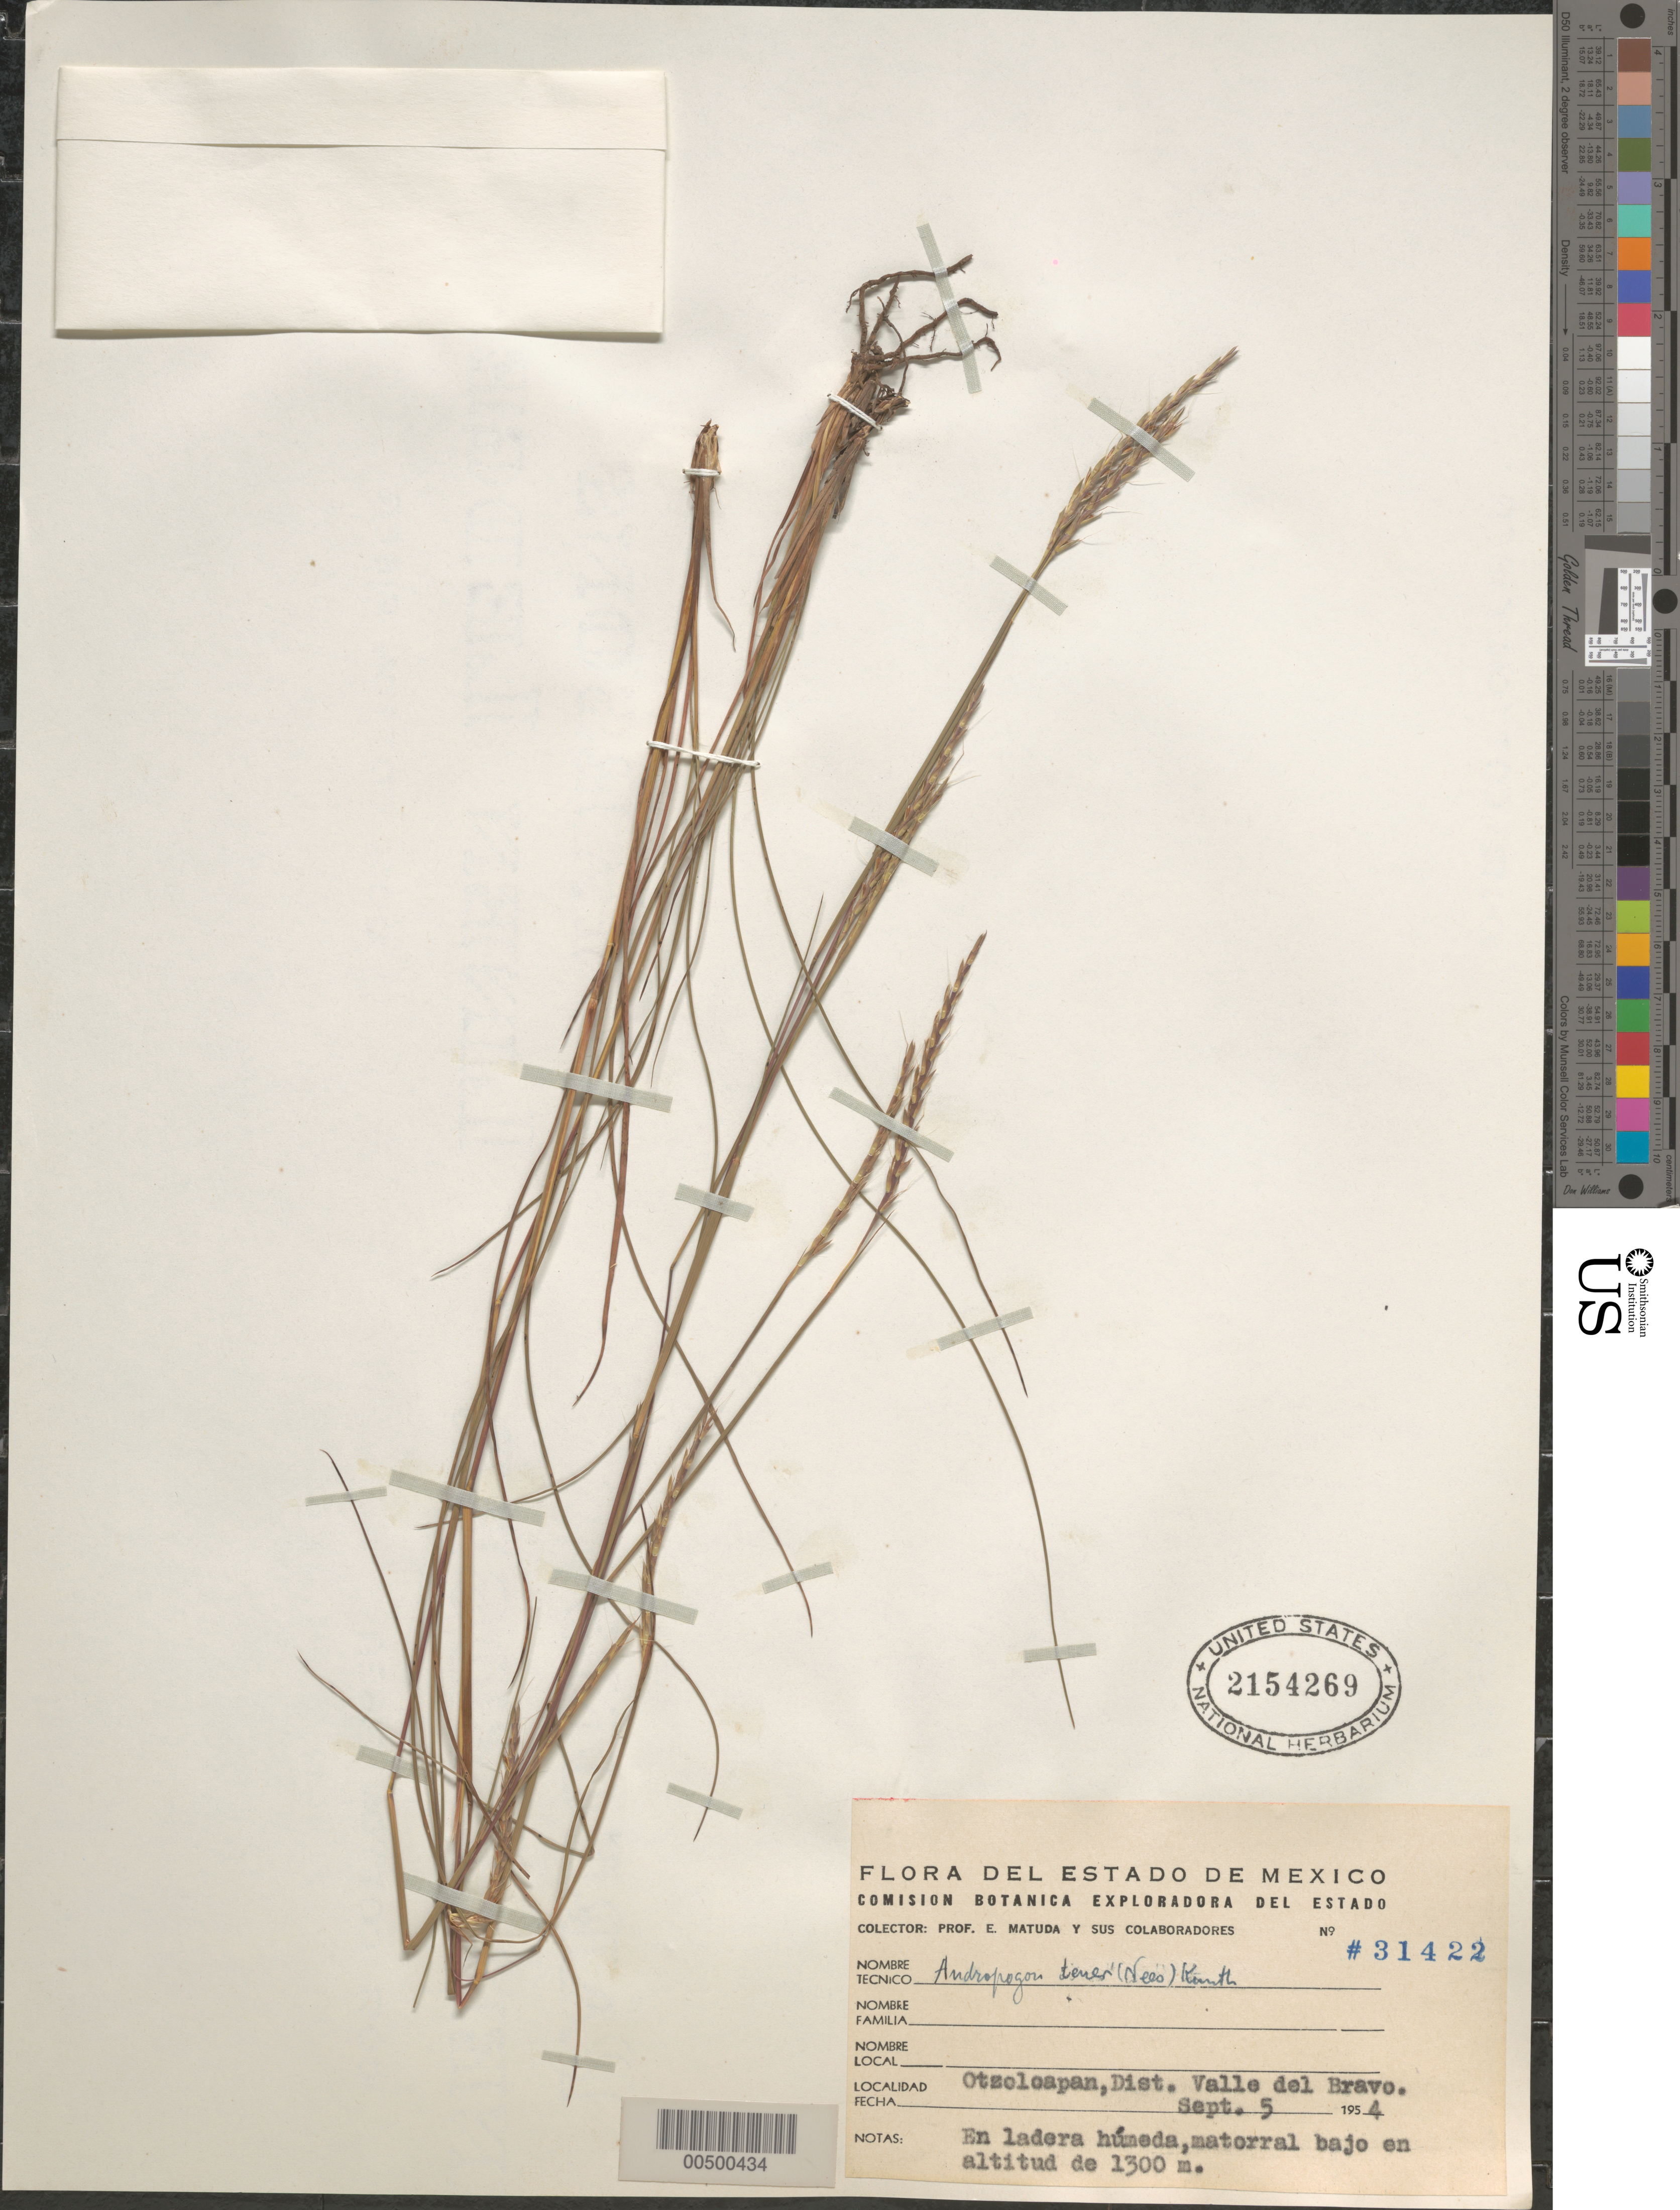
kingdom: Plantae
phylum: Tracheophyta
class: Liliopsida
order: Poales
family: Poaceae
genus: Schizachyrium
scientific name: Schizachyrium tenerum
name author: Nees in Mart.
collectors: E. Matuda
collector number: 31422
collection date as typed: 5 Sep 1954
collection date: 1954-09-05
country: Mexico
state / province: México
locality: Otzoloapan, Dist Valle de Bravo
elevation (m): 1300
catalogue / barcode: US 2154269